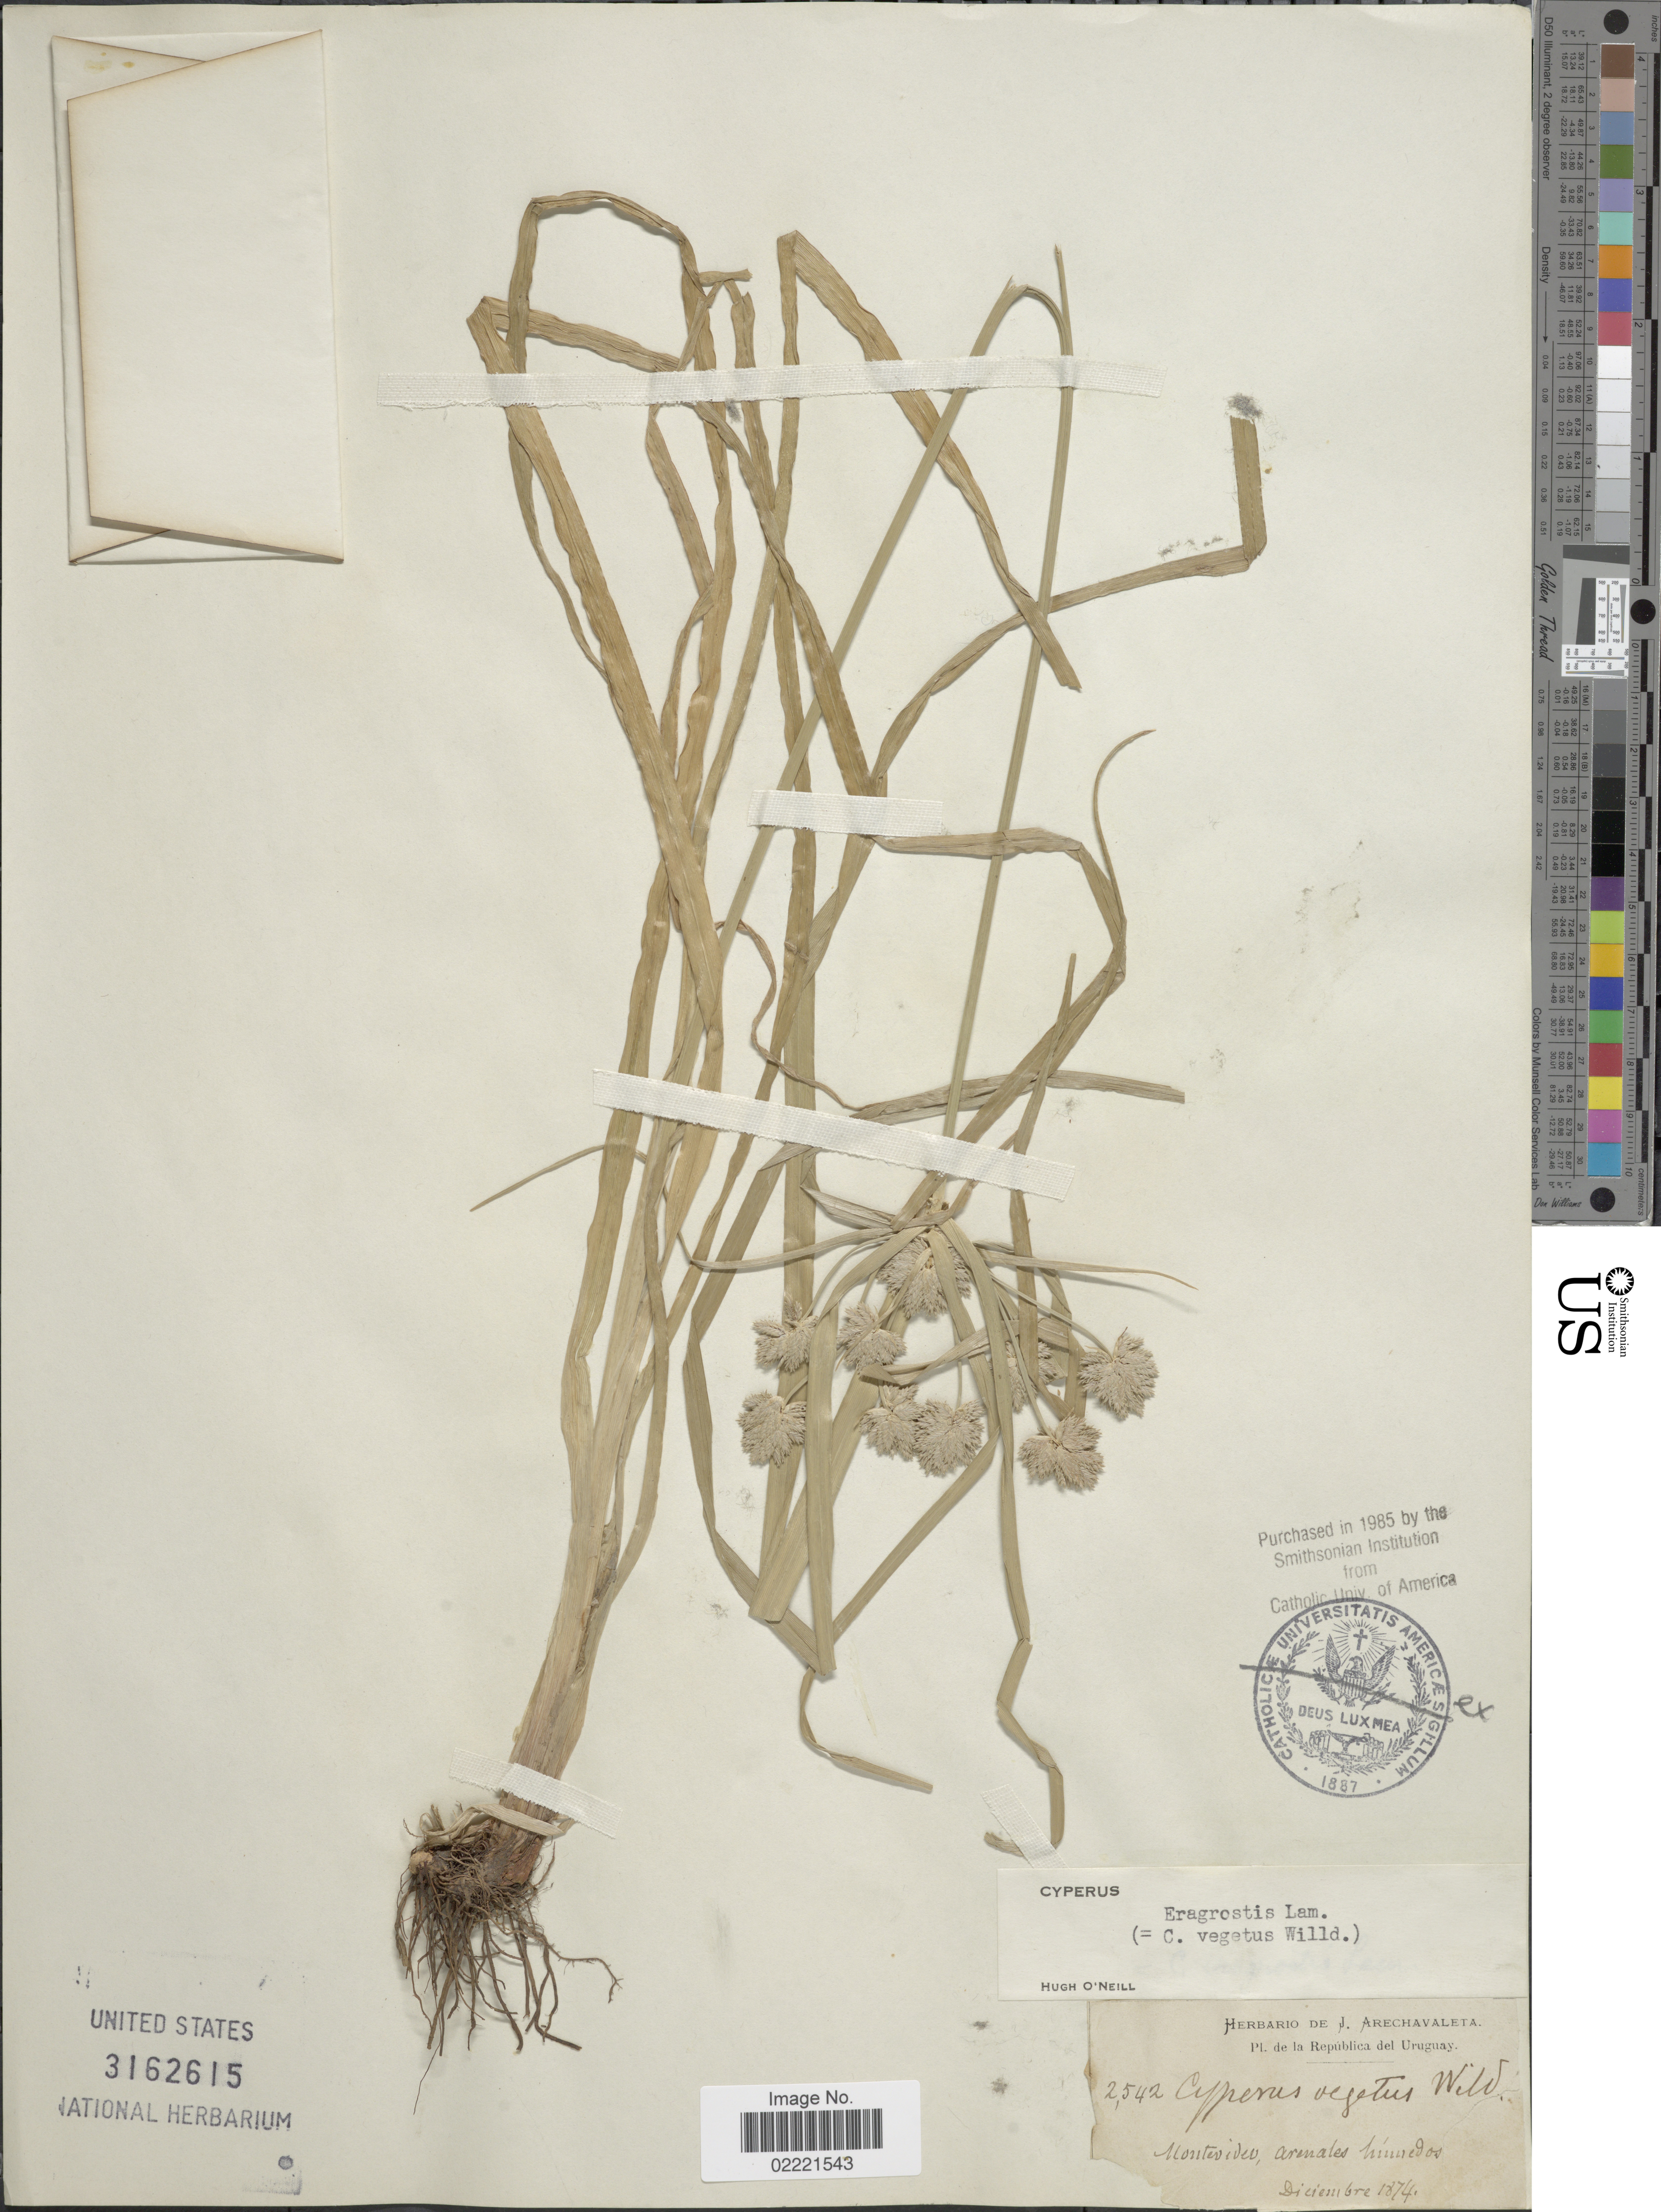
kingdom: Plantae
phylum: Tracheophyta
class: Liliopsida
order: Poales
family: Cyperaceae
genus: Cyperus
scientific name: Cyperus eragrostis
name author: Lam.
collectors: ex herb. de J. Arechavaleta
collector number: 2542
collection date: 1874-12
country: Uruguay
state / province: Montevideo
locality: Pl. de Republica del Uruguay, Montevideo, armales humedo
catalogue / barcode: US 3162615